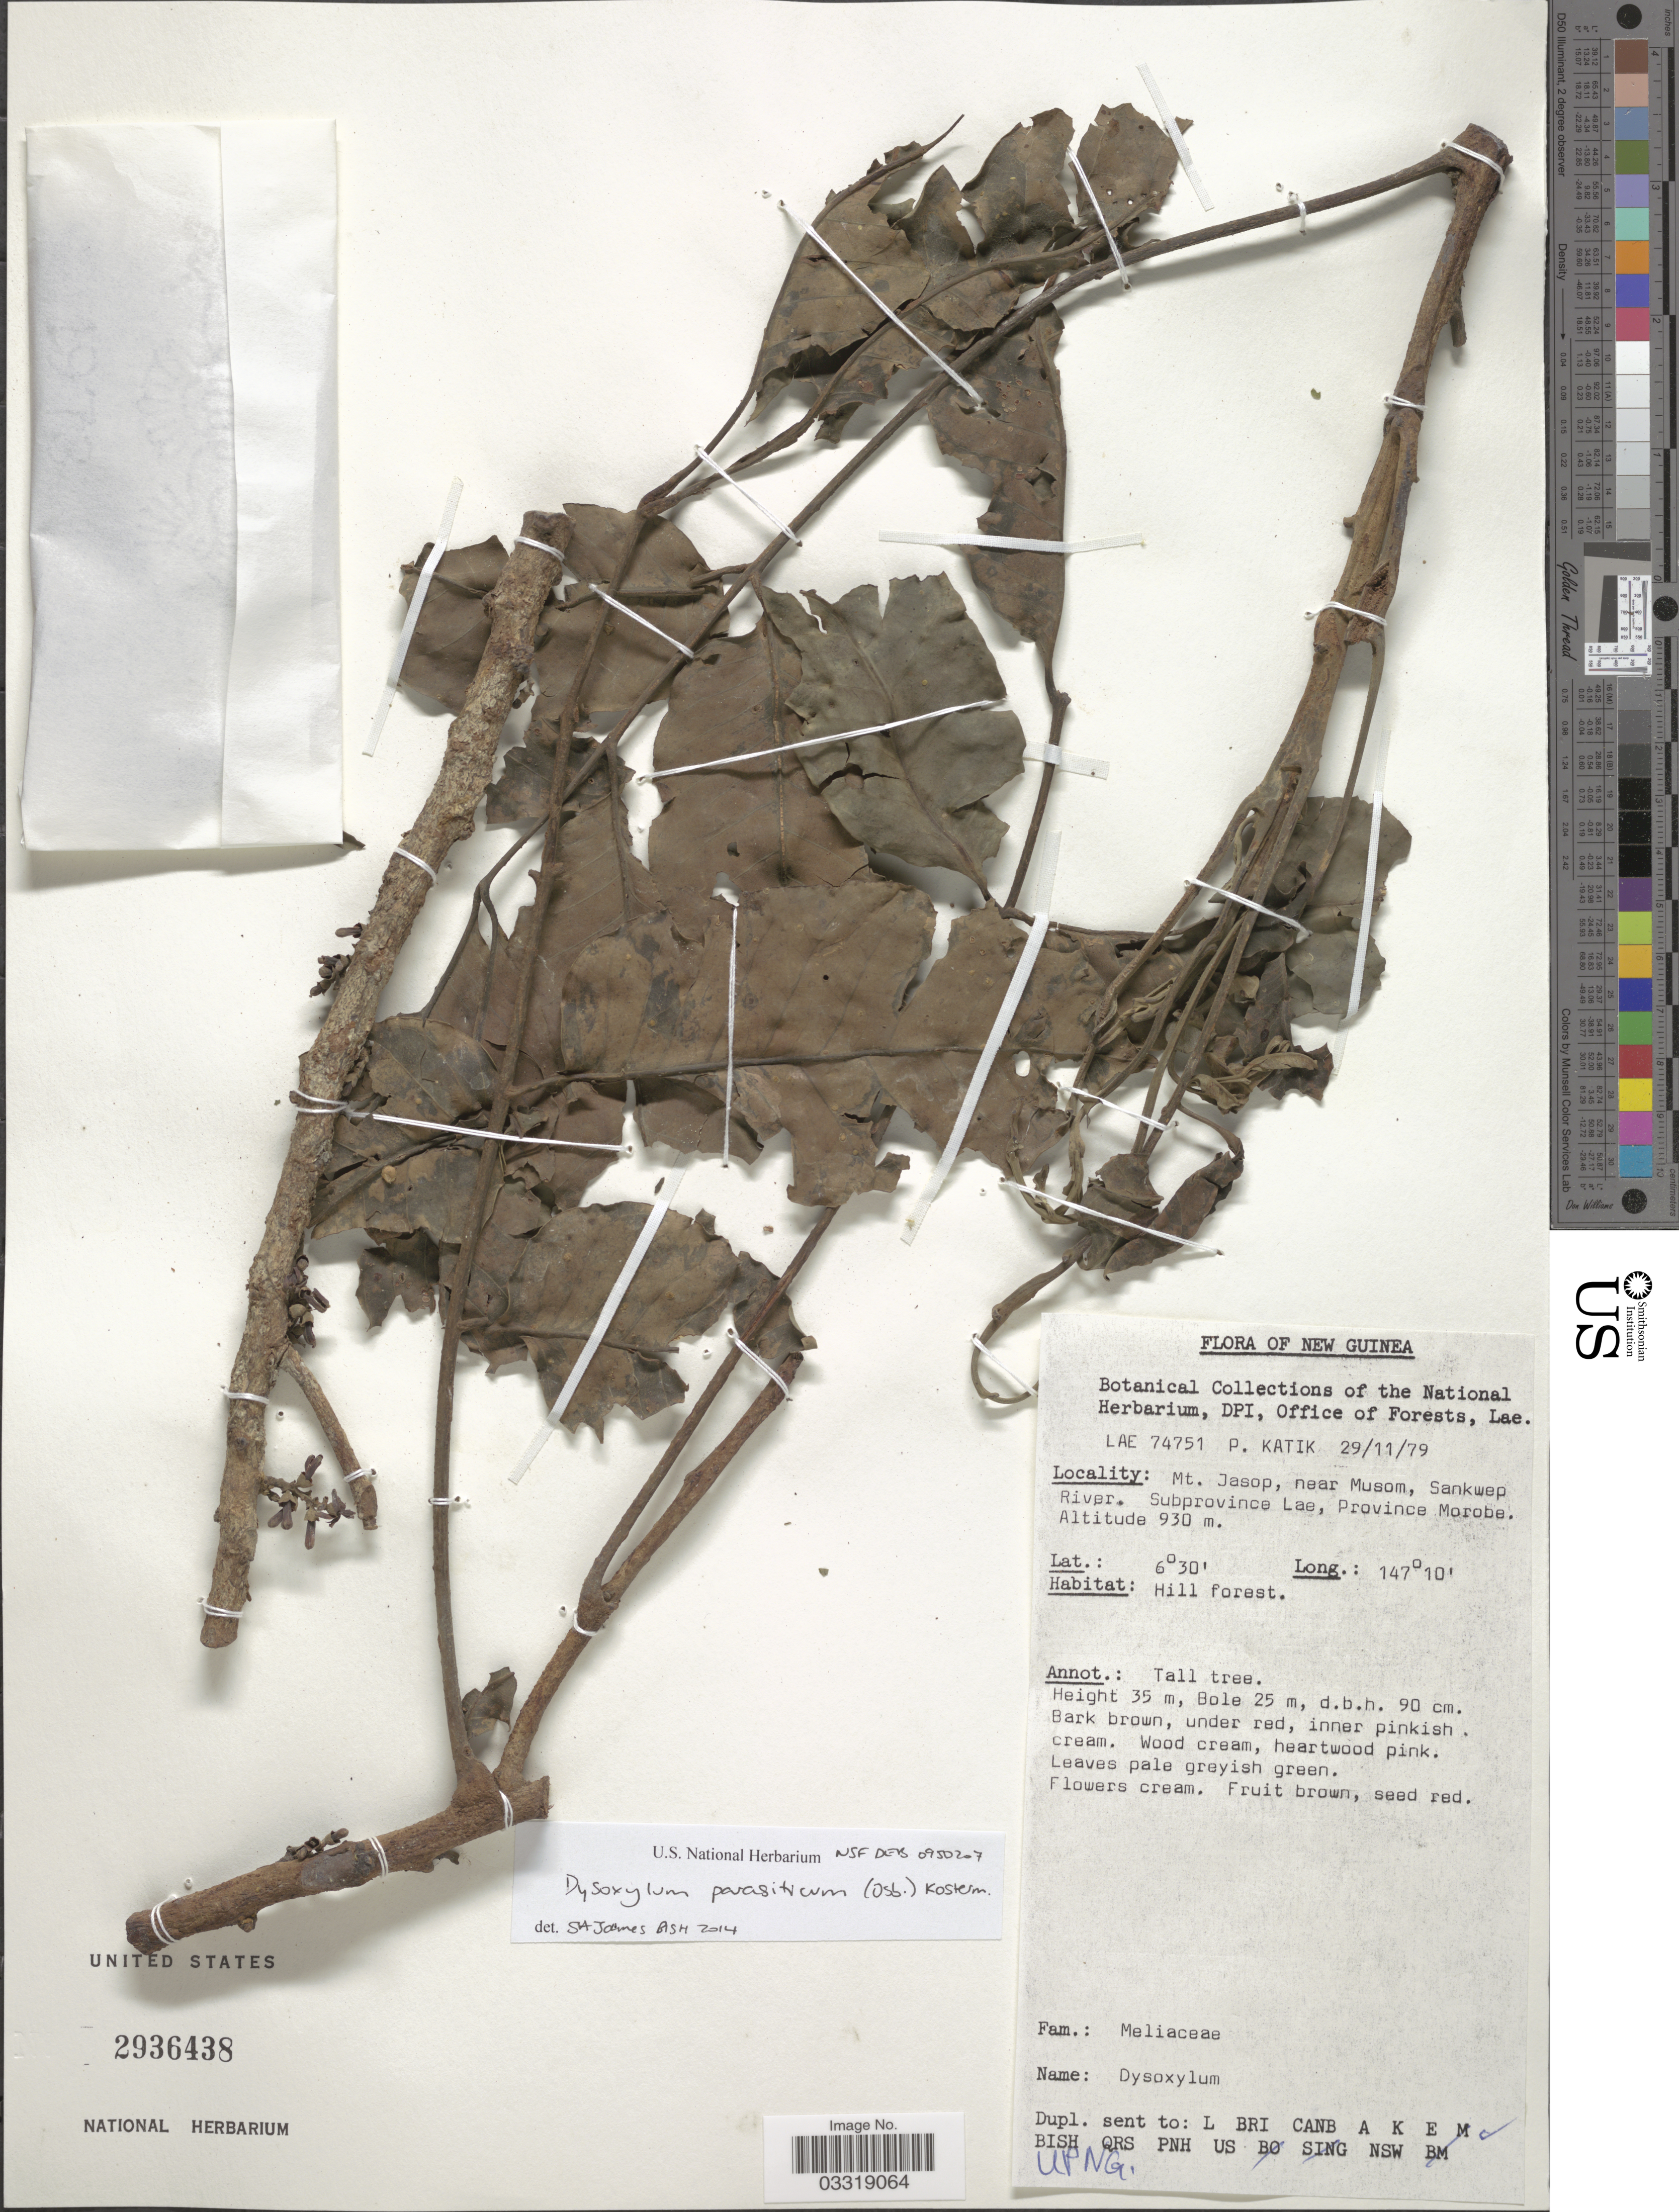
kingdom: Plantae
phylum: Tracheophyta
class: Magnoliopsida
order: Sapindales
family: Meliaceae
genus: Epicharis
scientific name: Epicharis parasitica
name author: (Osbeck) Mabb.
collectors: P. Katik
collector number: LAE 74751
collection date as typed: Transcribed d/m/y: 29/11/79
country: Papua New Guinea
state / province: Morobe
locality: New Guinea. Mt. Jasop, near Musom, Sankwep River. Subprovince Lae.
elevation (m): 930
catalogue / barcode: US 2936438